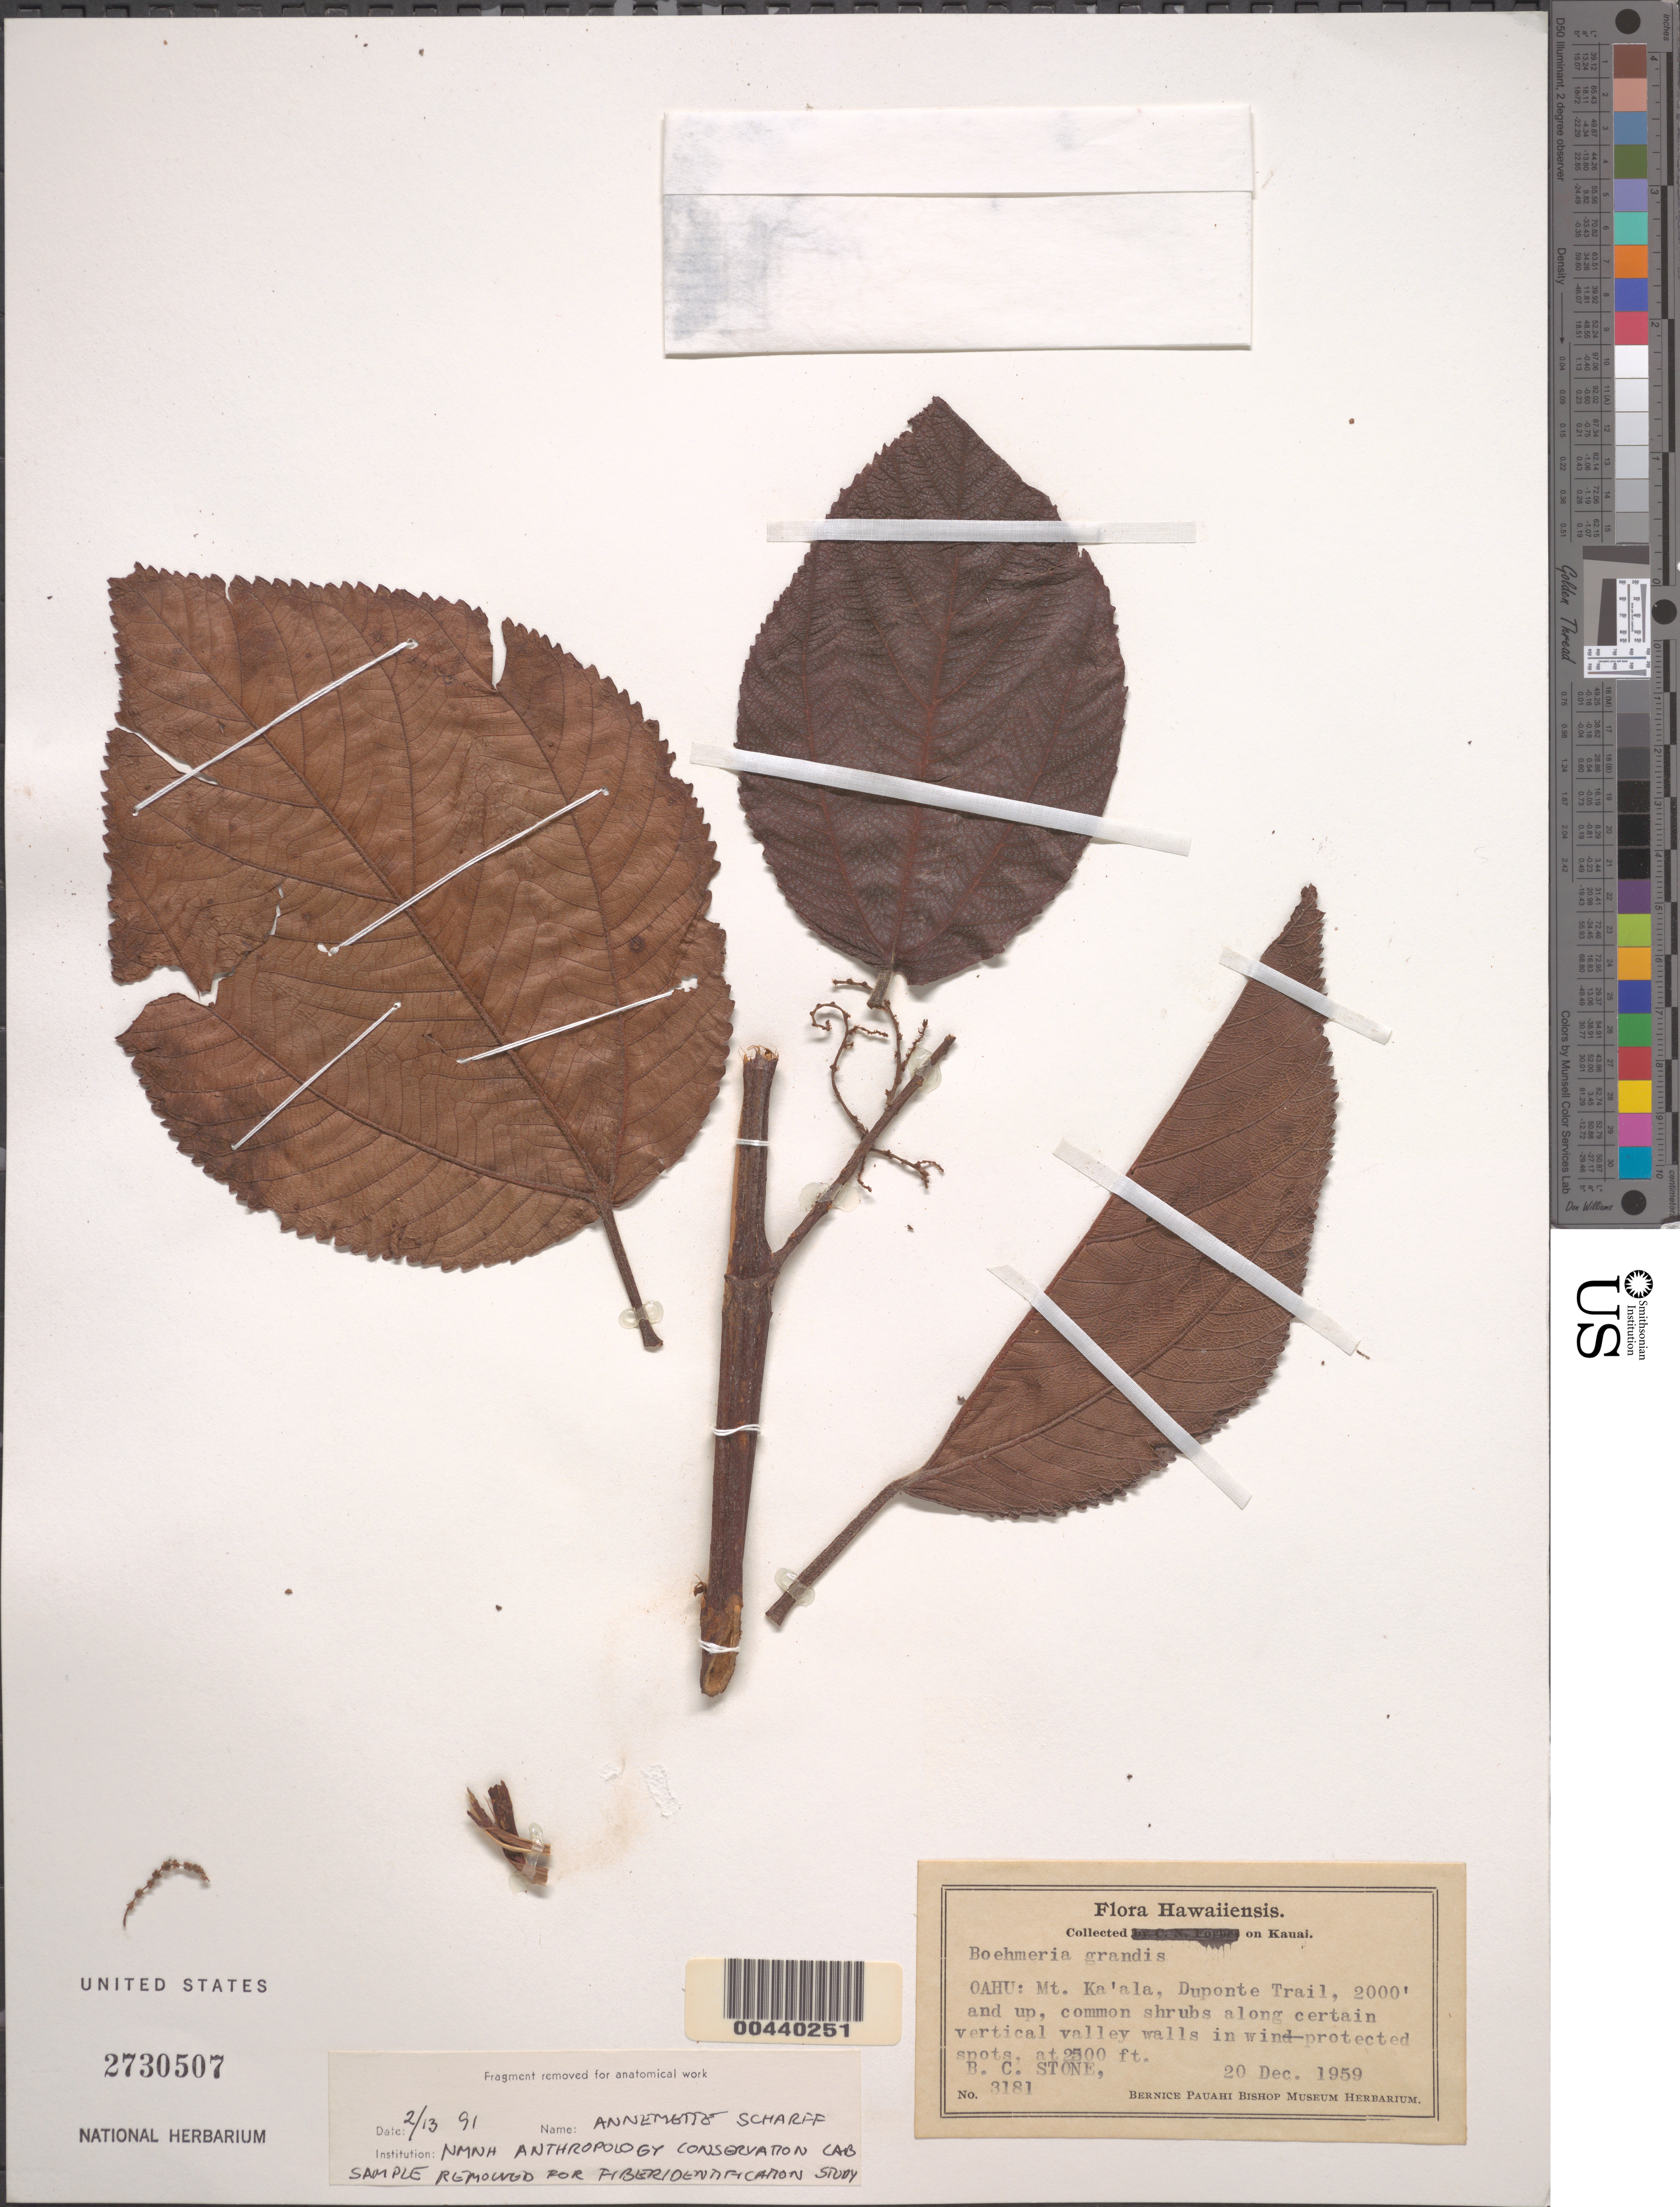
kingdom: Plantae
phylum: Tracheophyta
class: Magnoliopsida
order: Rosales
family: Urticaceae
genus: Boehmeria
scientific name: Boehmeria grandis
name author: (Hook. & Arn.) A. Heller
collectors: B. C. Stone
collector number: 3181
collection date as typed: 20 Dec 1959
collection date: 1959-12-20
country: United States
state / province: Hawaii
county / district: Honolulu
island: Oahu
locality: Mt. Ka'ala, Duponte Trail, 2000' and up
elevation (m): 762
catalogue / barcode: US 2730507